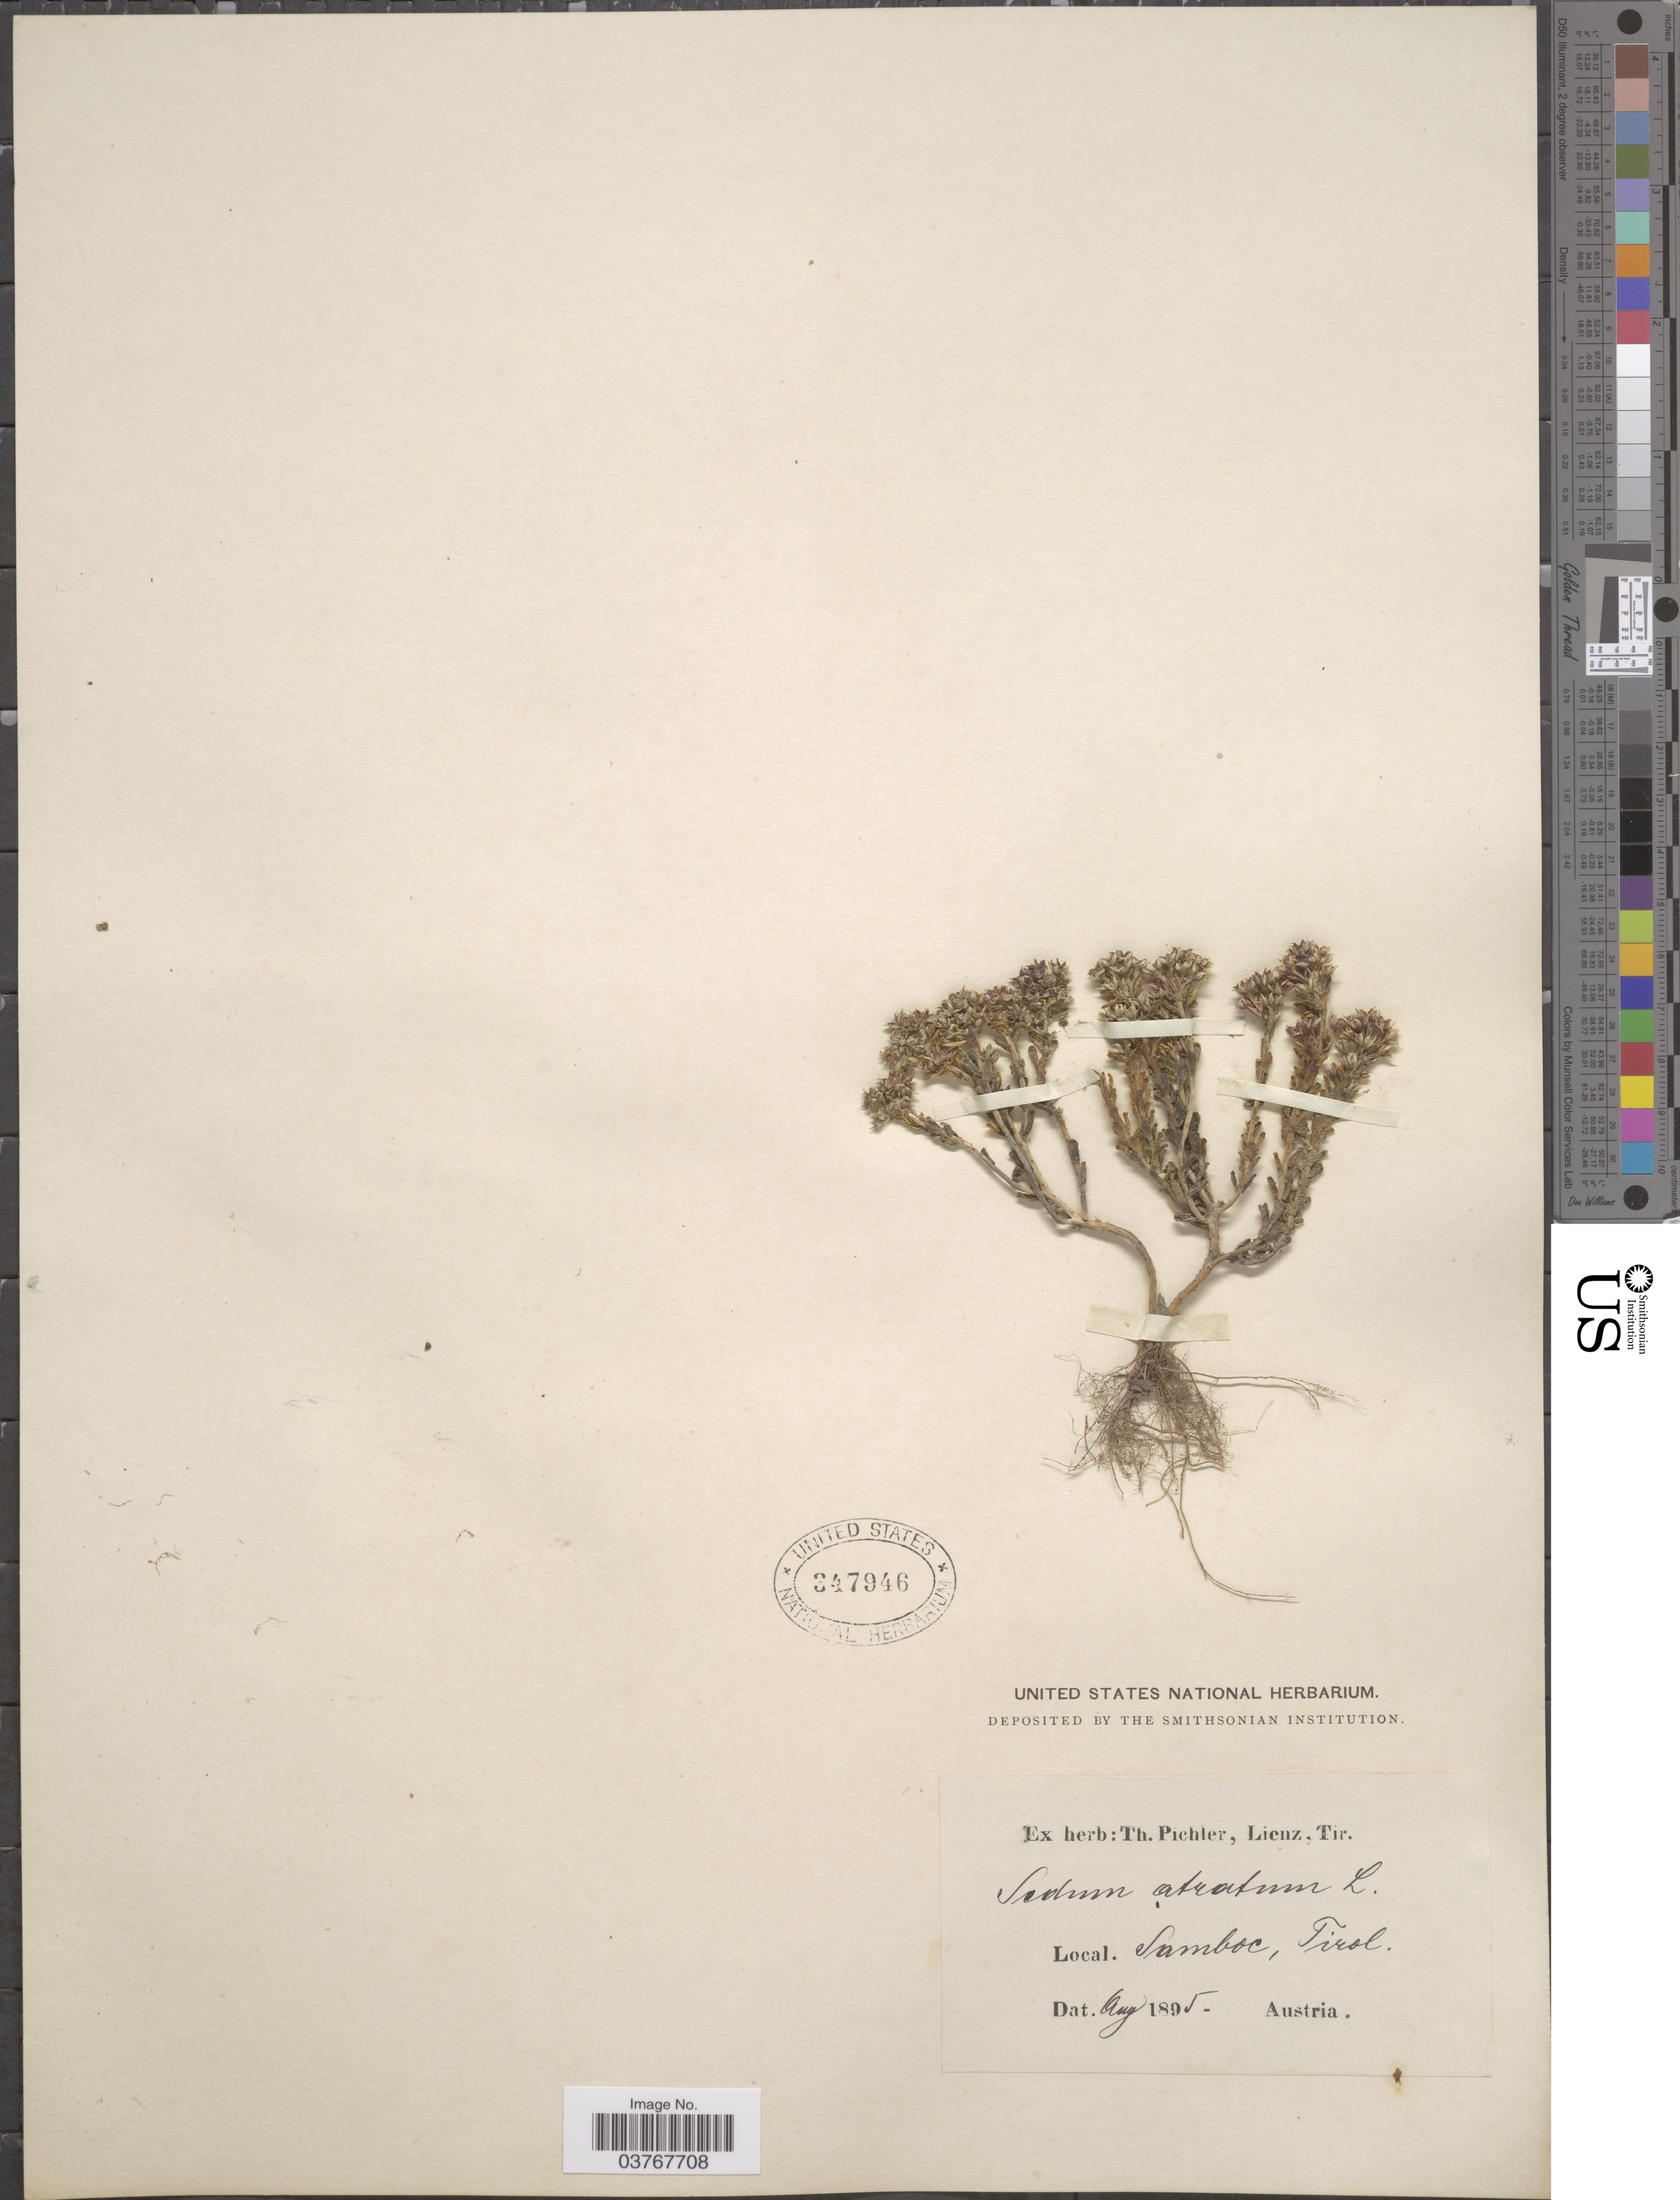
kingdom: Plantae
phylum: Tracheophyta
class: Magnoliopsida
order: Saxifragales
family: Crassulaceae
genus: Sedum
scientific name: Sedum atratum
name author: L.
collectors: ex herb. T. Pichler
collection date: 1895-08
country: Austria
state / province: Tirol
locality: Samboc.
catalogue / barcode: US 347946